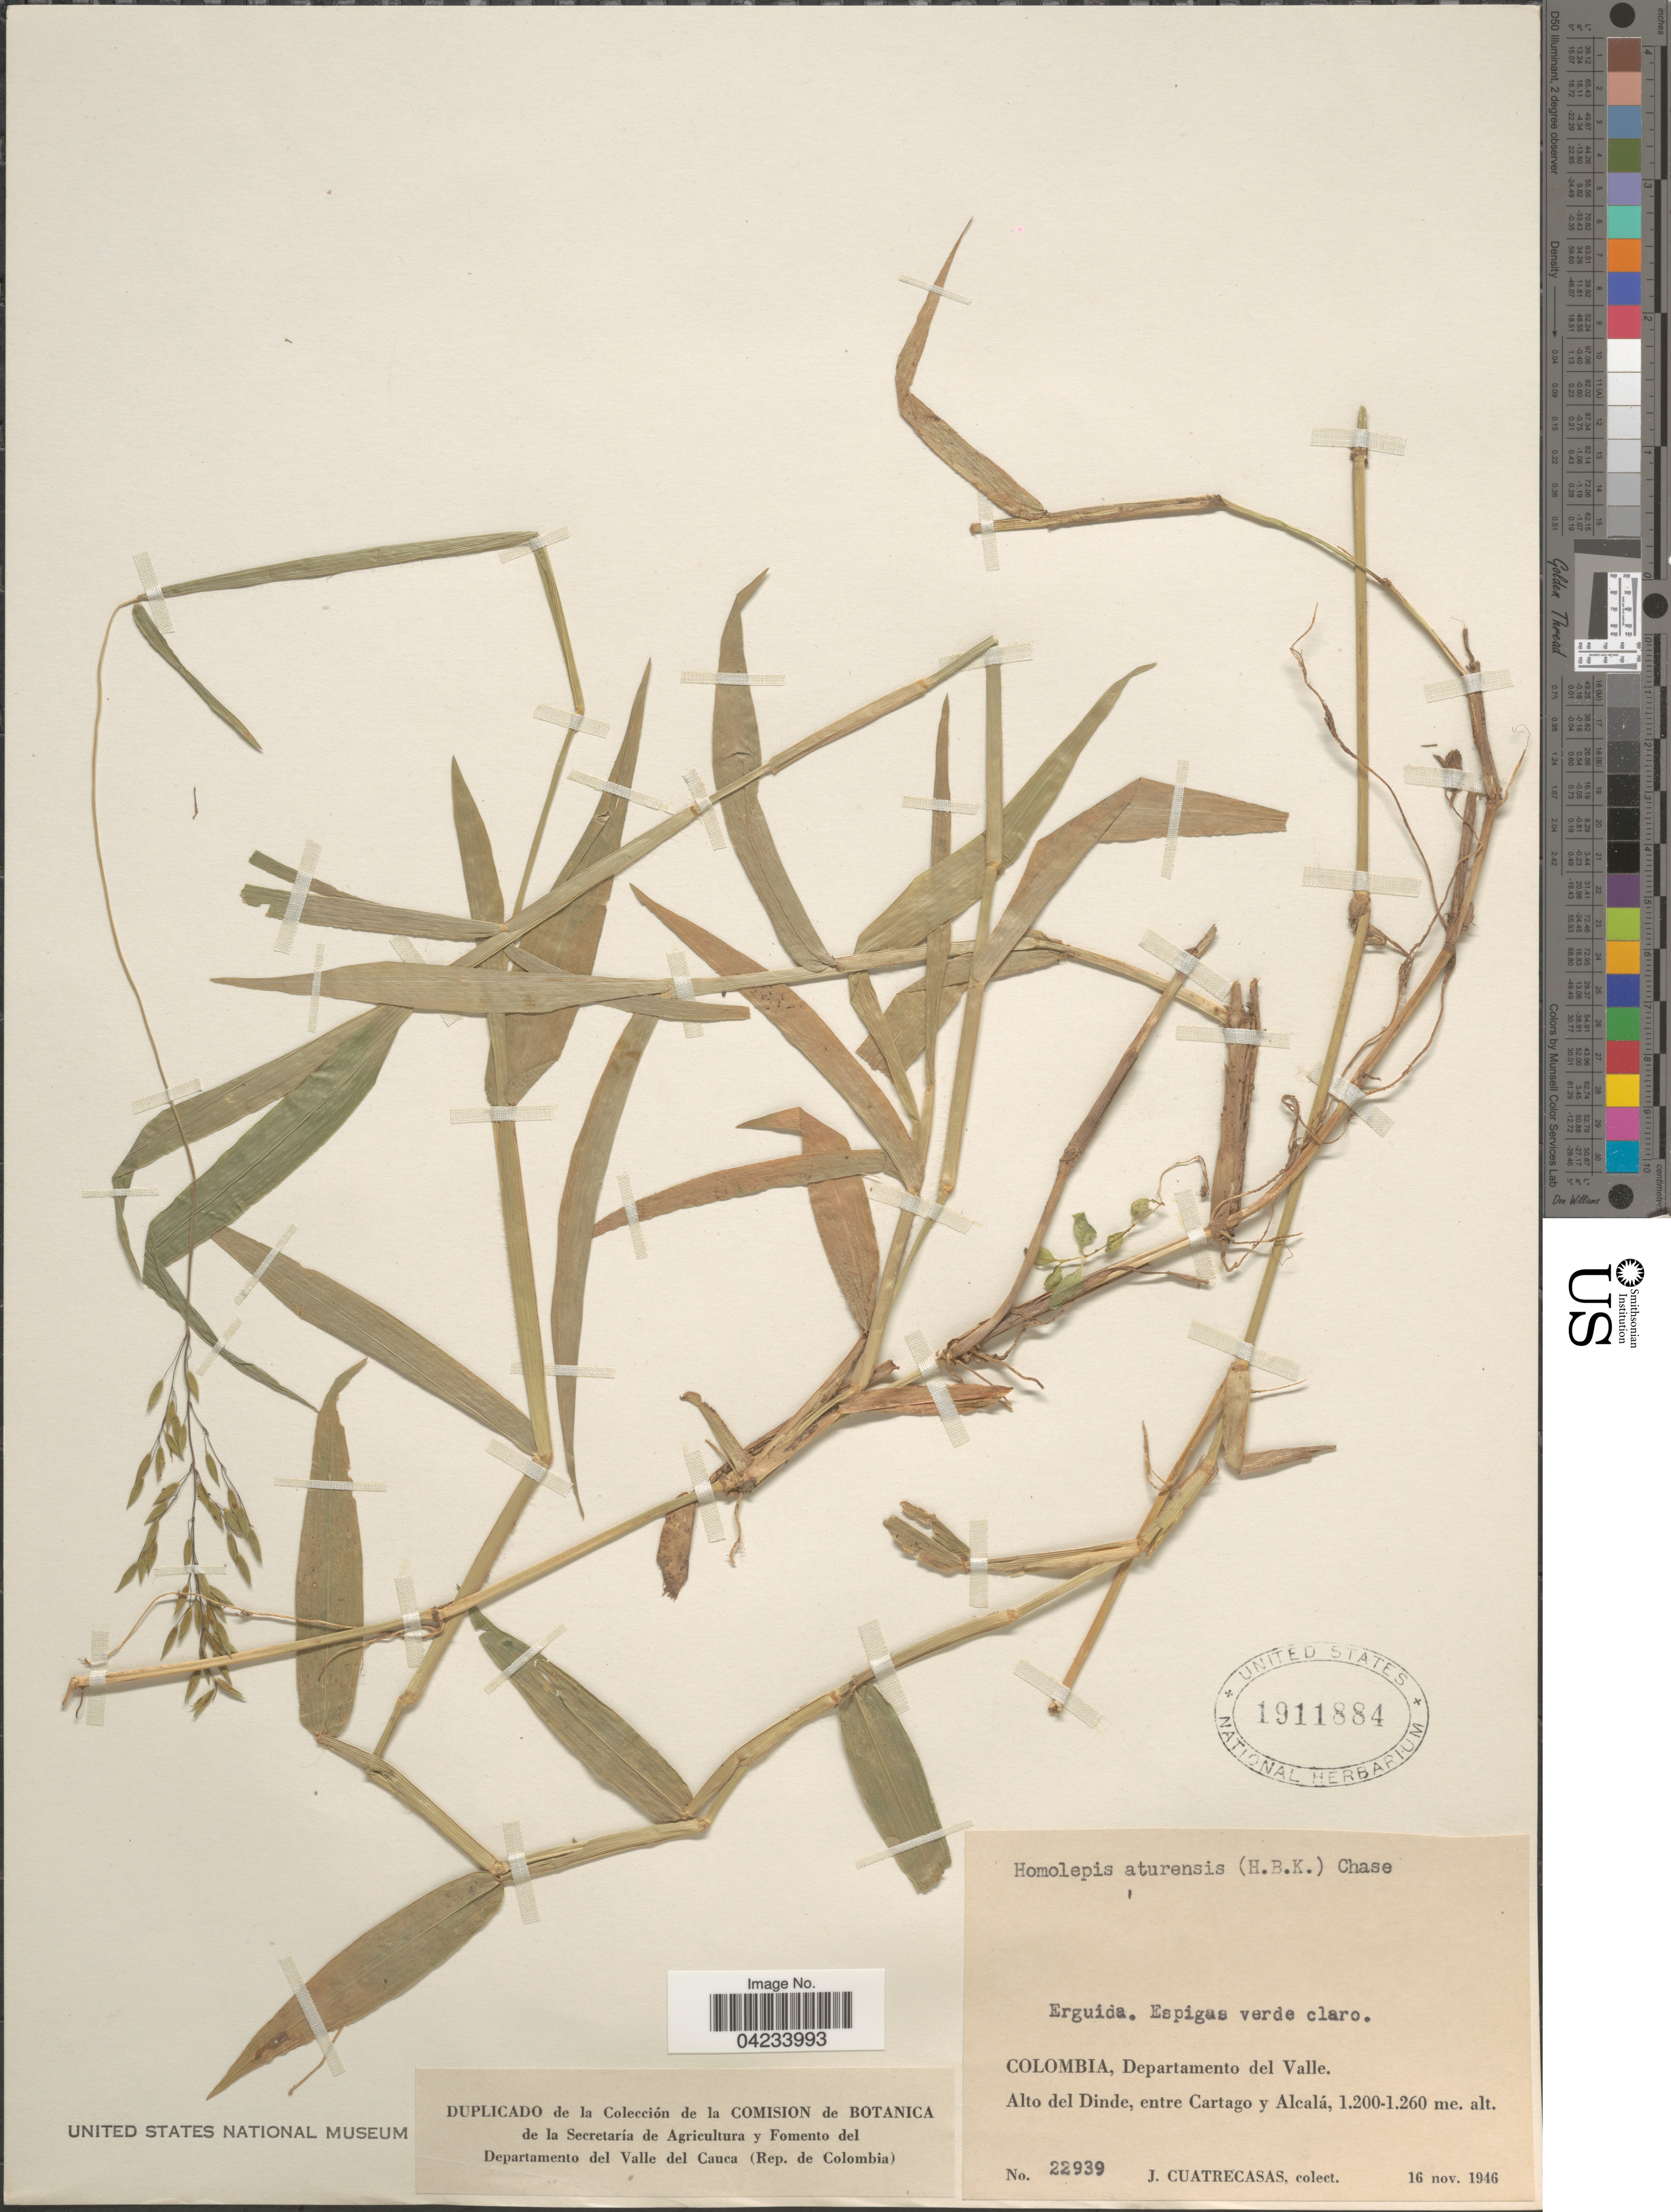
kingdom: Plantae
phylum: Tracheophyta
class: Liliopsida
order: Poales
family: Poaceae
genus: Homolepis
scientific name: Homolepis aturensis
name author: (Kunth) Chase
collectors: J. Cuatrecasas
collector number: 22939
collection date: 1946-11-16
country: Colombia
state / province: Valle del Cauca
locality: Departamento del Valle. Alto del Dinde, entre Cartago y Alcalá.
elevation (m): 1200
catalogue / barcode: US 1911884